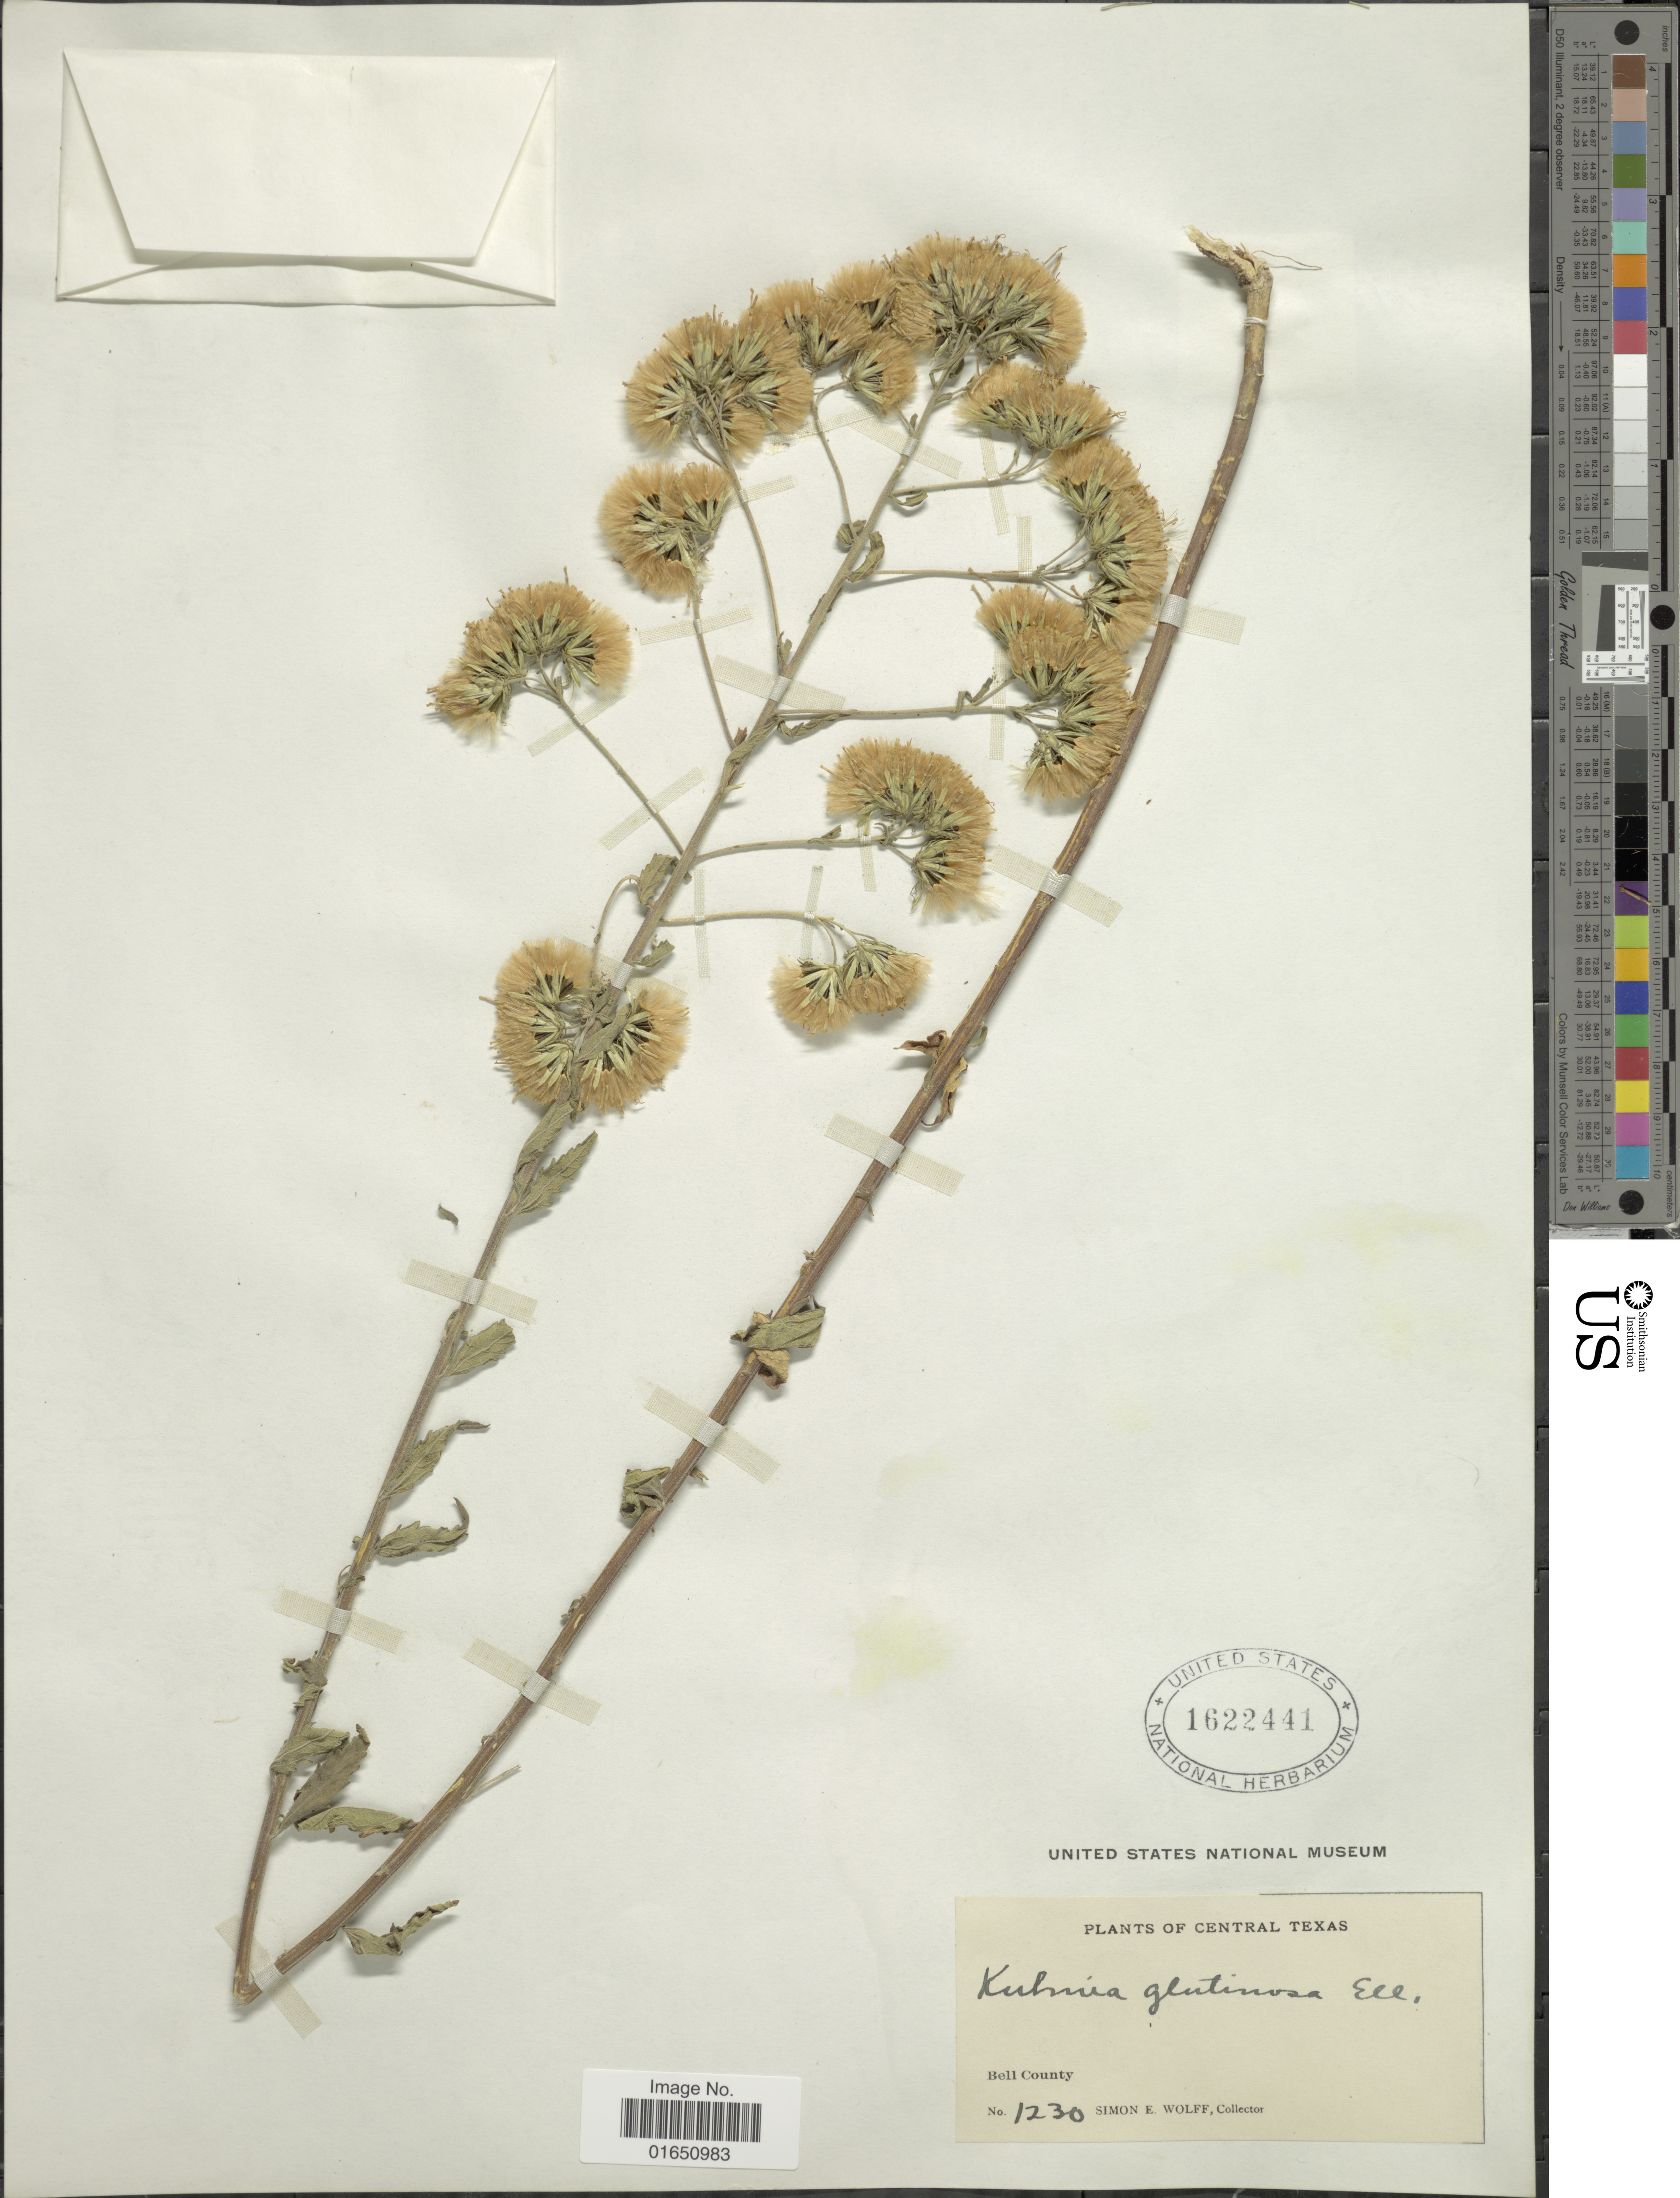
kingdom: Plantae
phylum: Tracheophyta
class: Magnoliopsida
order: Asterales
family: Asteraceae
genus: Brickellia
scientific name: Brickellia eupatorioides var. corymbulosa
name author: (Torr. & A. Gray) Shinners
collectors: S. E. Wolff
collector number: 1230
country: United States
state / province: Texas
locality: Central Texas, Bell County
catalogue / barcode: US 1622441